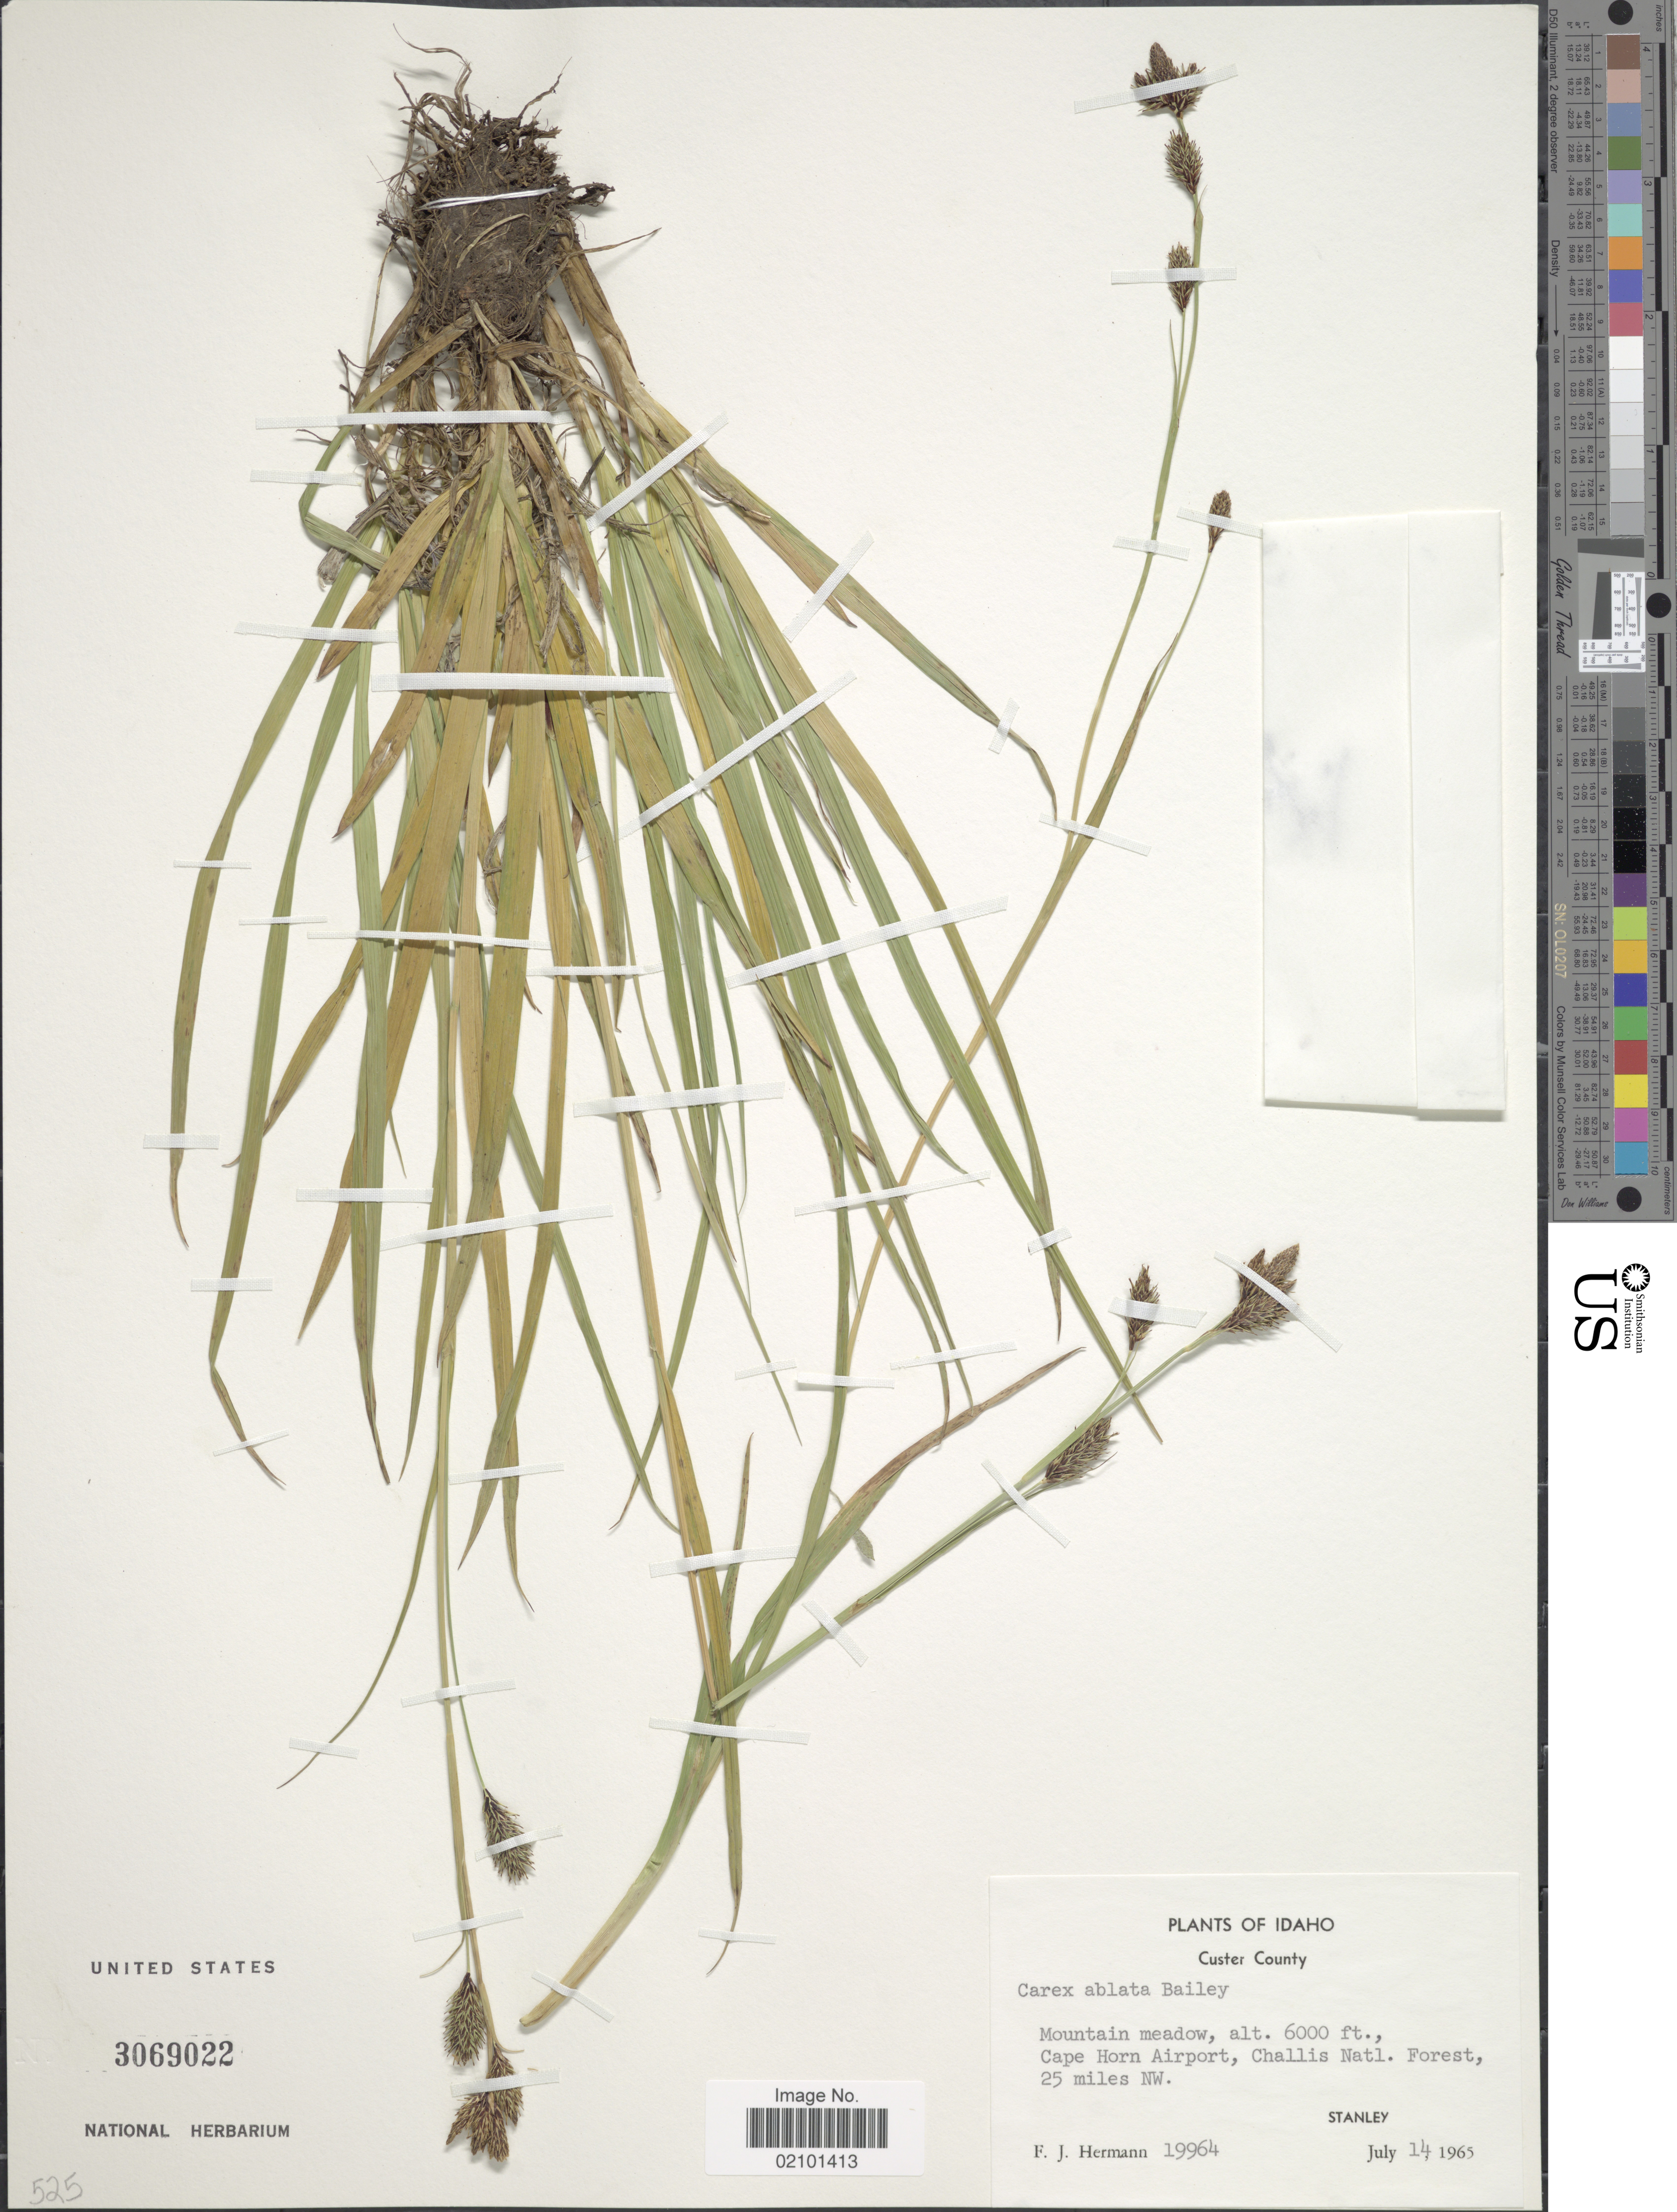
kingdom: Plantae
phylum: Tracheophyta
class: Liliopsida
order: Poales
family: Cyperaceae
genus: Carex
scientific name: Carex ablata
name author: L.H. Bailey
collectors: F. J. Hermann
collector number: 19964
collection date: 1965-07-14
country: United States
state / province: Idaho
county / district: Custer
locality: Mountain meadow, Cape Horn Airport, Challis Natl. Forest 25 miles NW. Stanley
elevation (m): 1829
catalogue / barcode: US 3069022